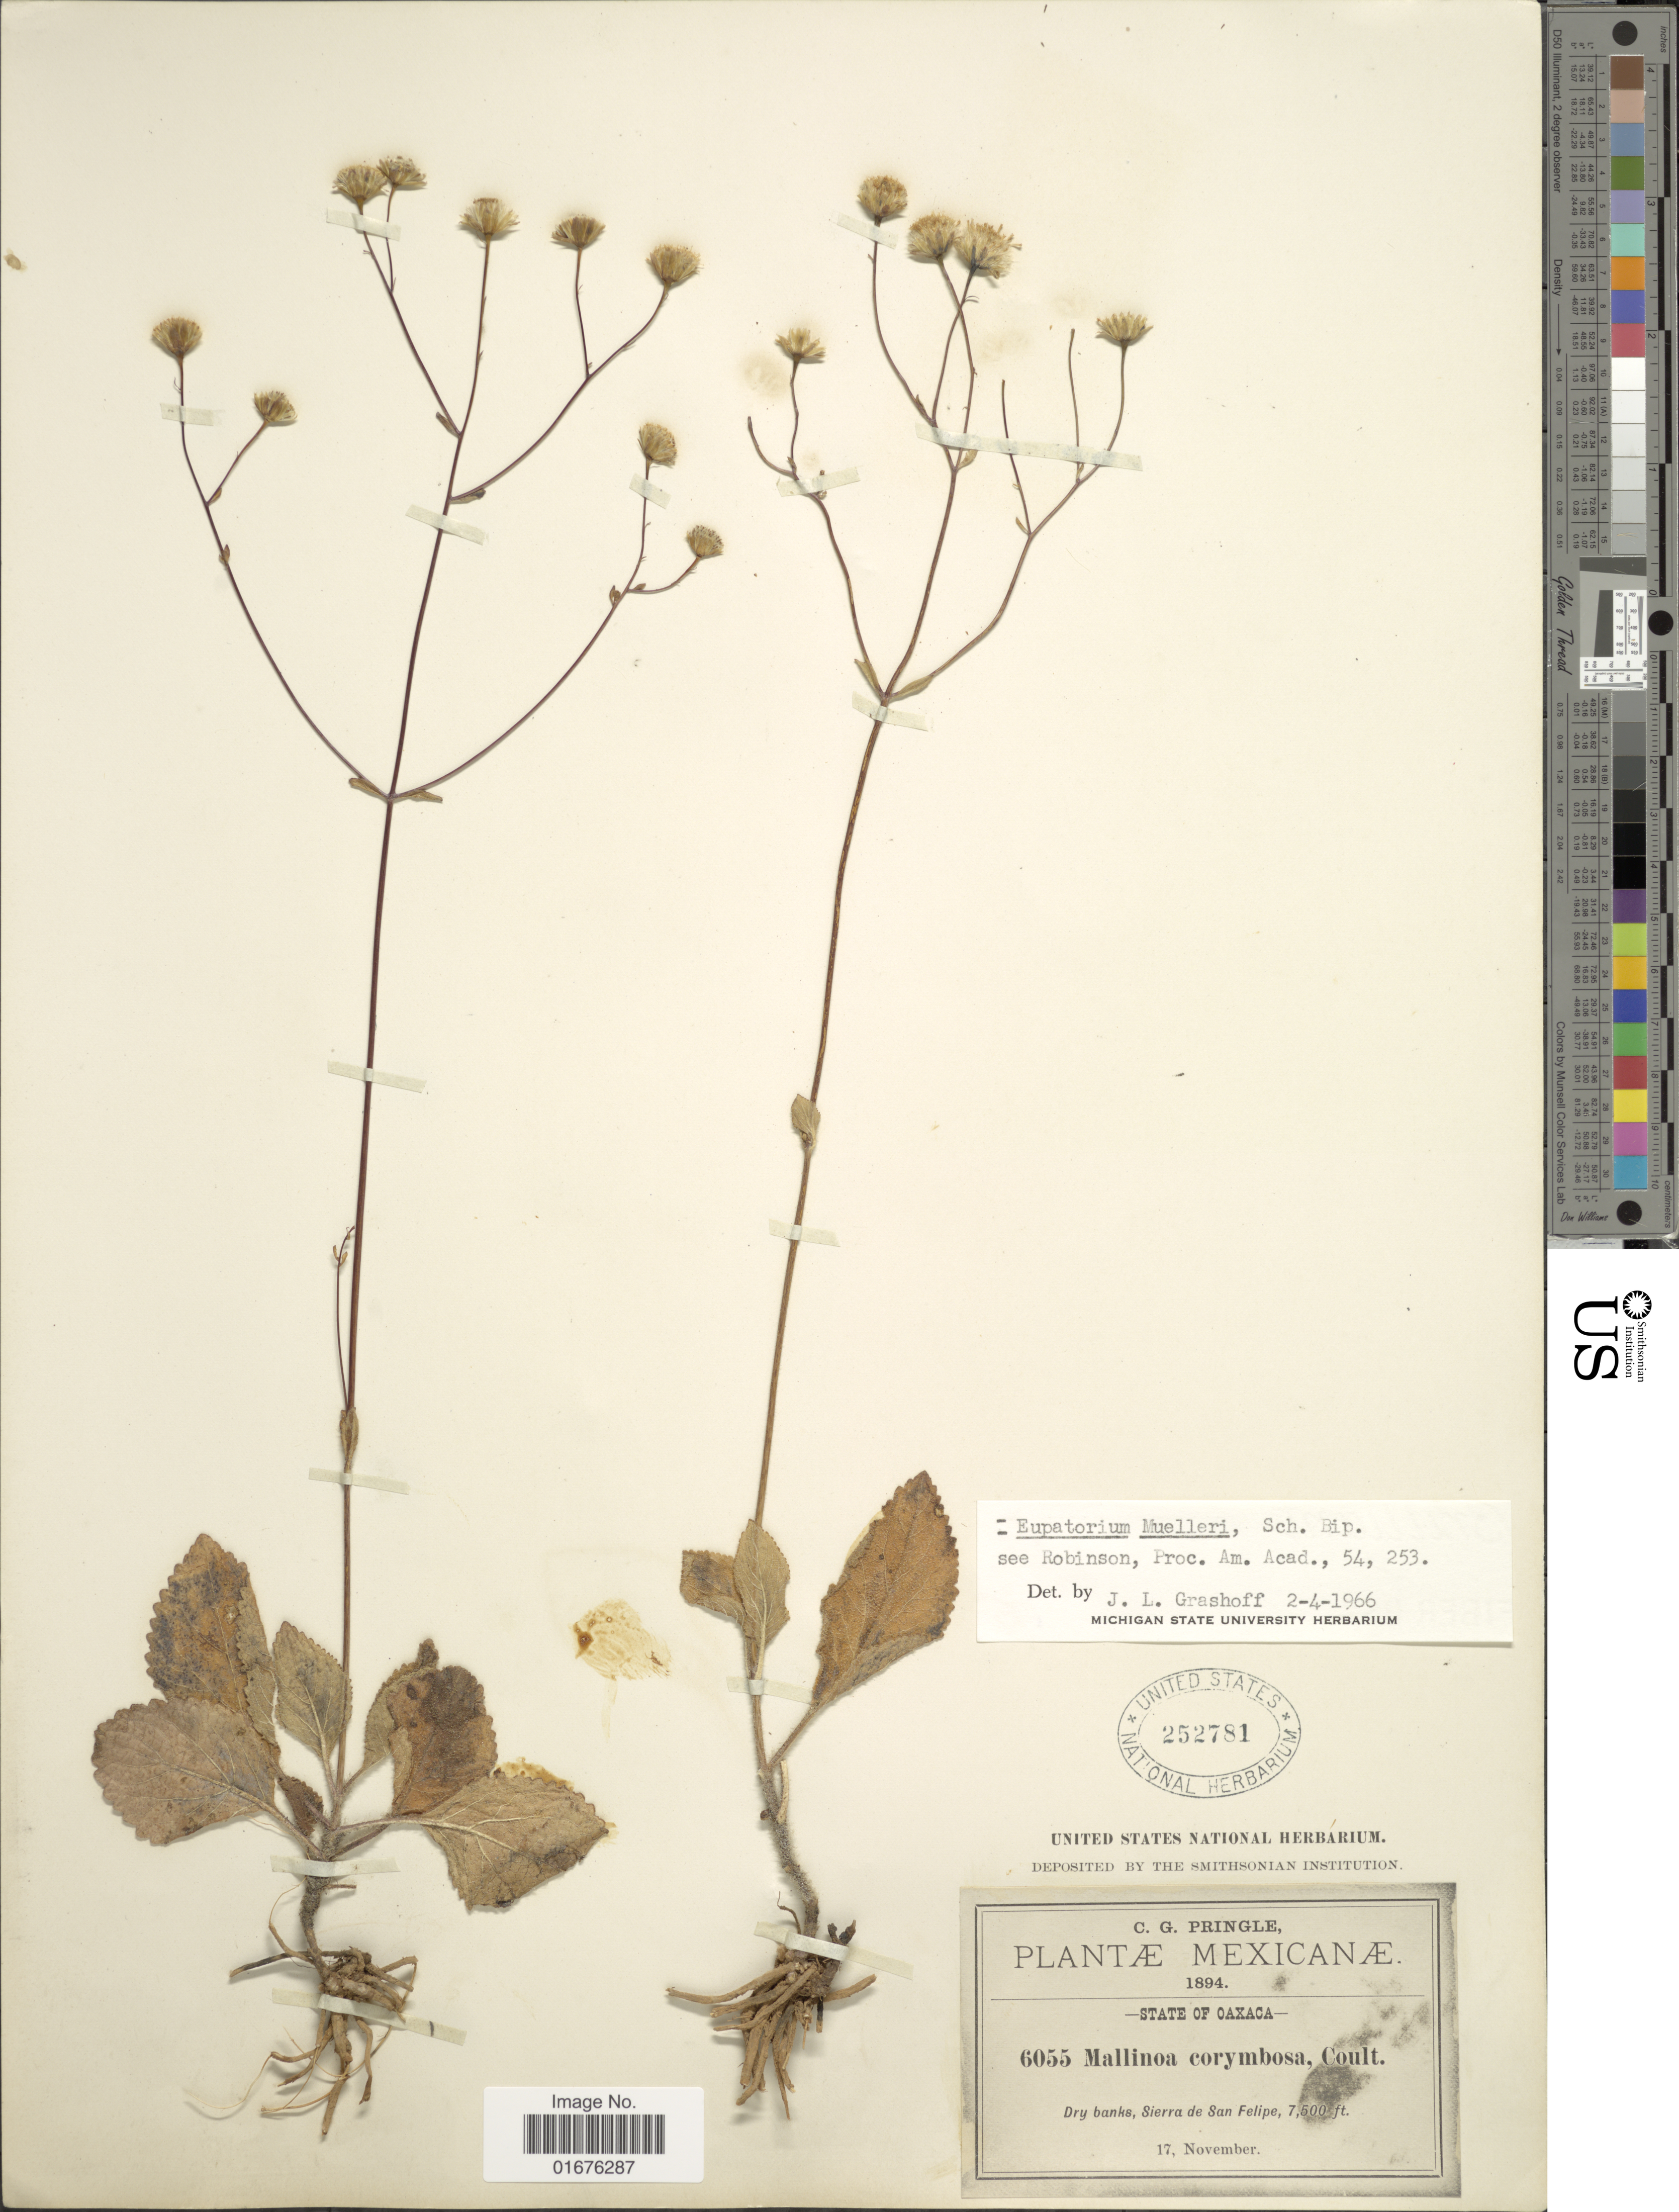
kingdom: Plantae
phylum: Tracheophyta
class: Magnoliopsida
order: Asterales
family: Asteraceae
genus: Ageratina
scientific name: Ageratina muelleri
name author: (Sch. Bip. ex Klatt) R.M. King & H. Rob.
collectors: C. G. Pringle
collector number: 6055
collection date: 1894-11-17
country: Mexico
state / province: Oaxaca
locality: Dry banks, Sierra de San Felipe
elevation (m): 2286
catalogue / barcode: US 252781